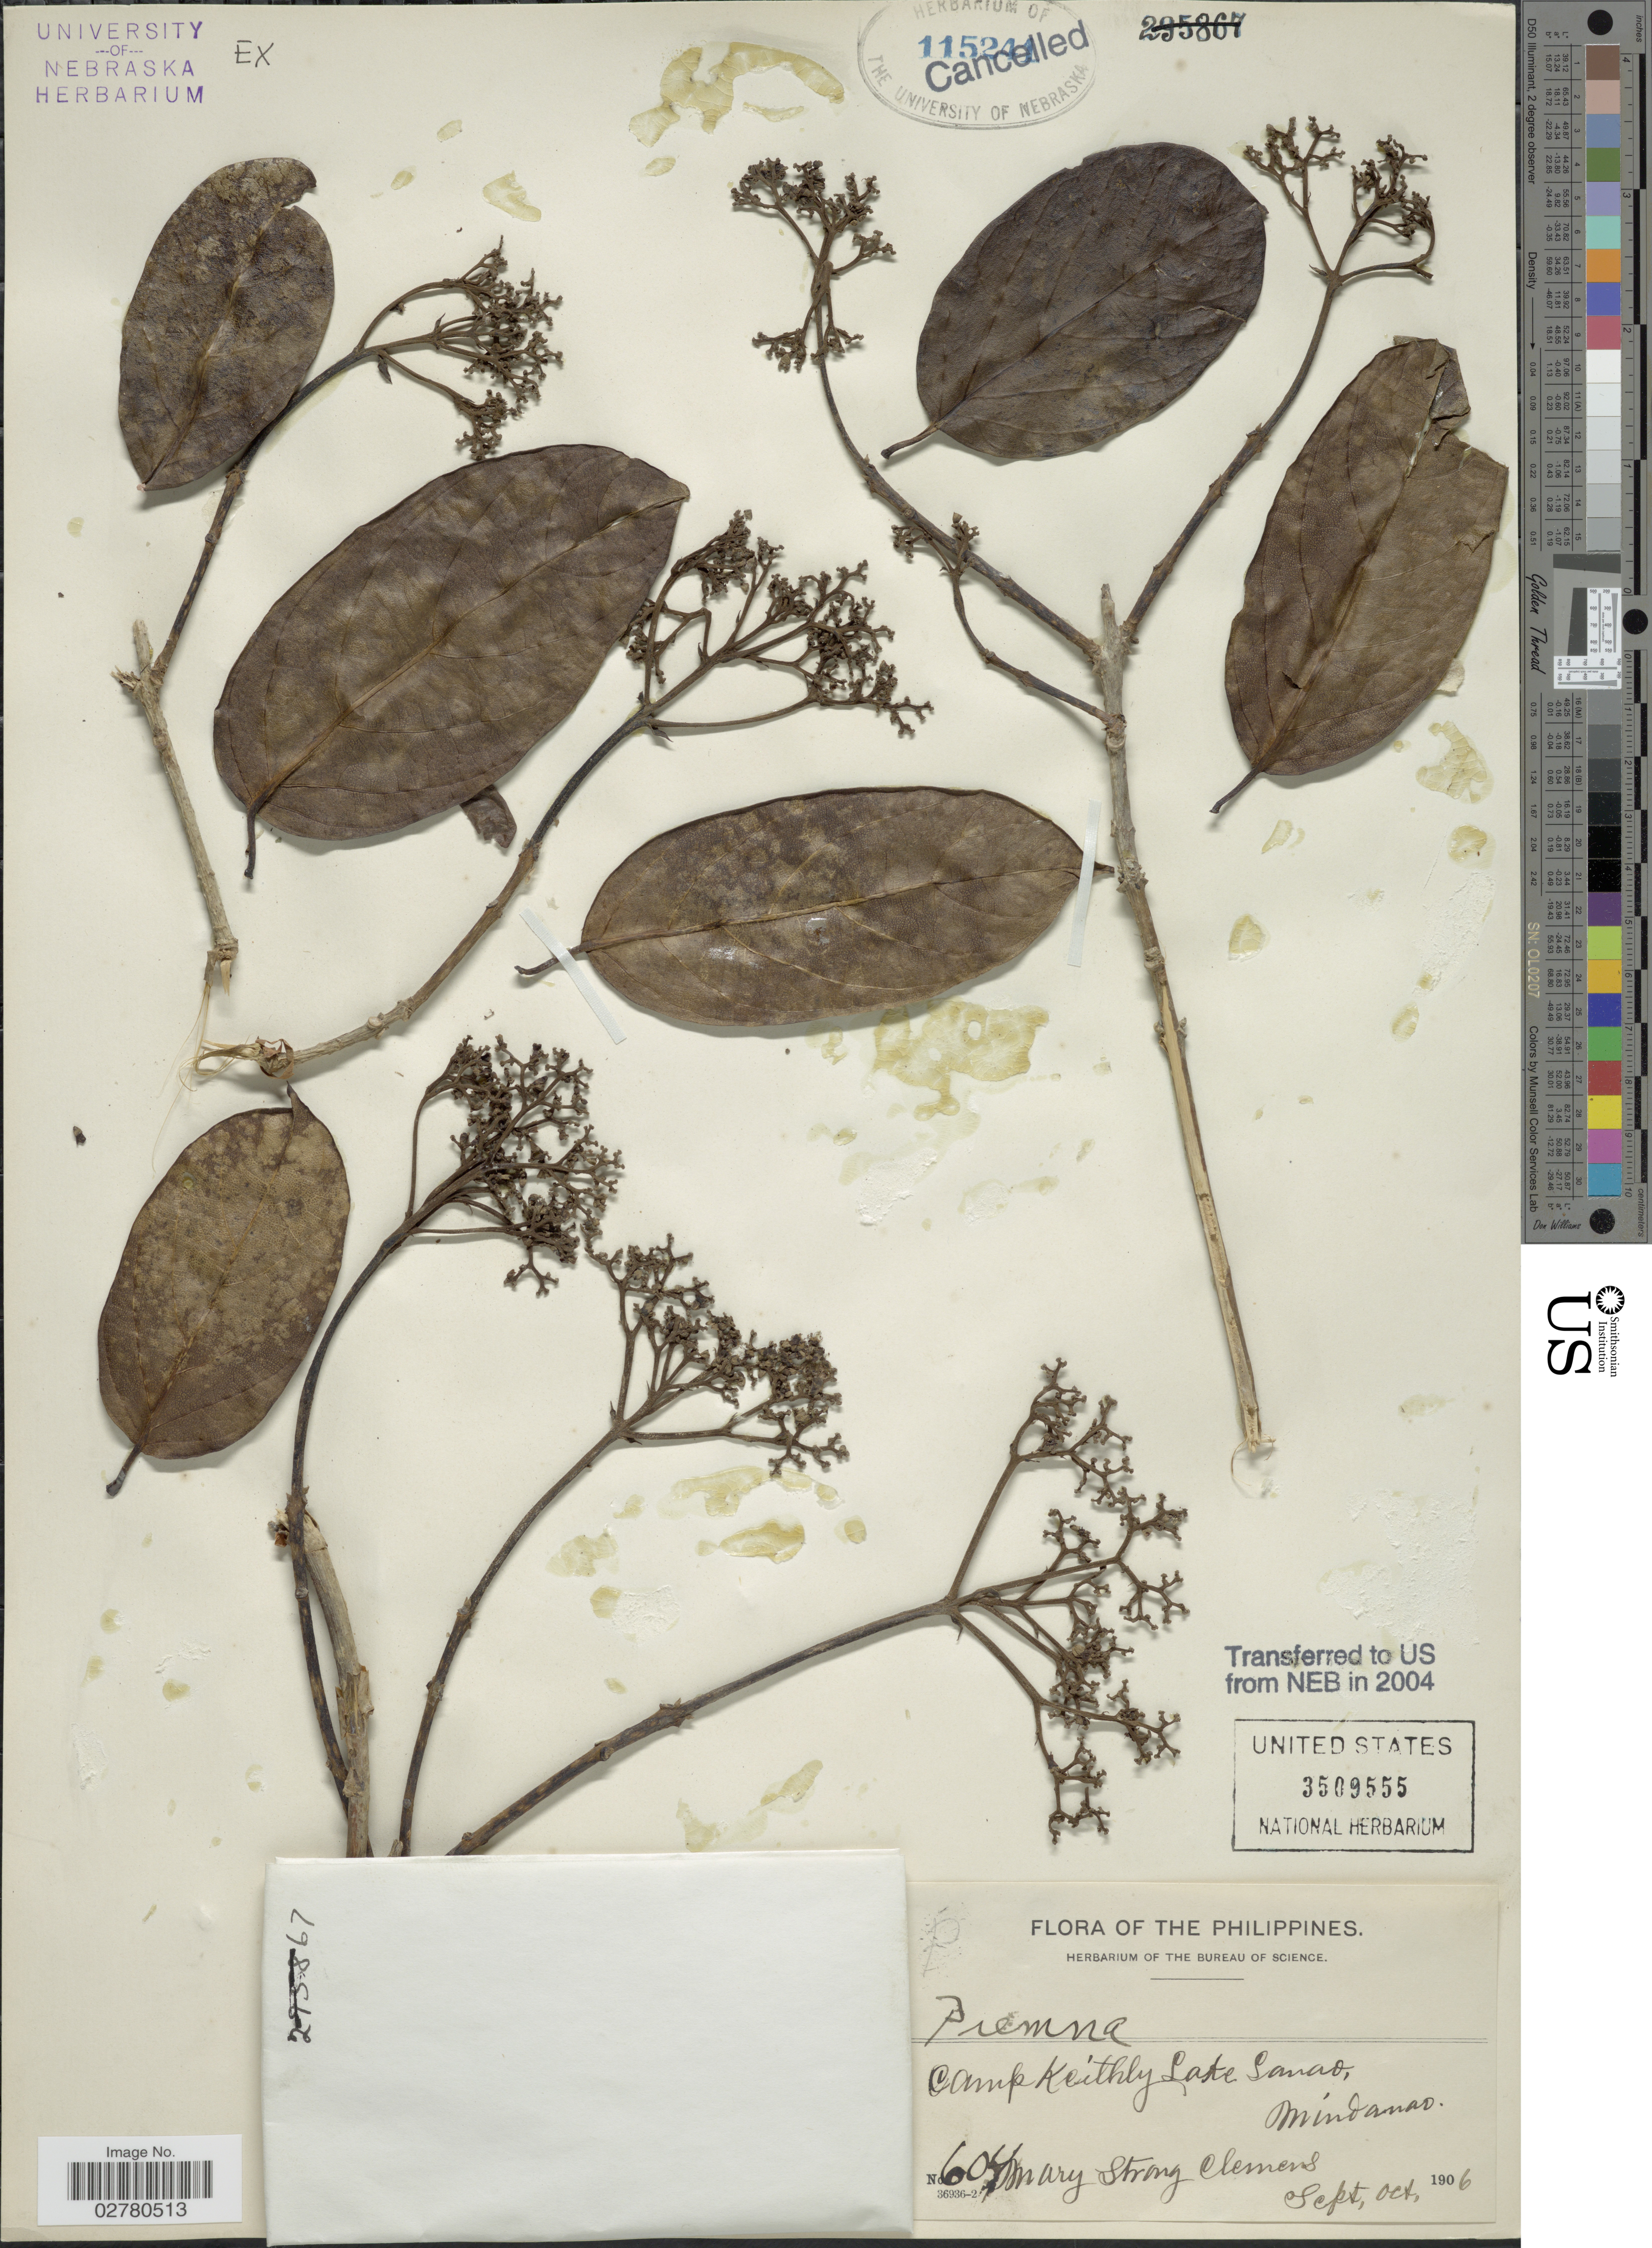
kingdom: Plantae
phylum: Tracheophyta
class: Magnoliopsida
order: Lamiales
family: Lamiaceae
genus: Premna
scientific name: Premna sp.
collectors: M. S. Clemens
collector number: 604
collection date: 1906-09/1906-10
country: Philippines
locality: Camp Keithly, Lake Lanao, Mindanao.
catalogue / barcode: US 3509555